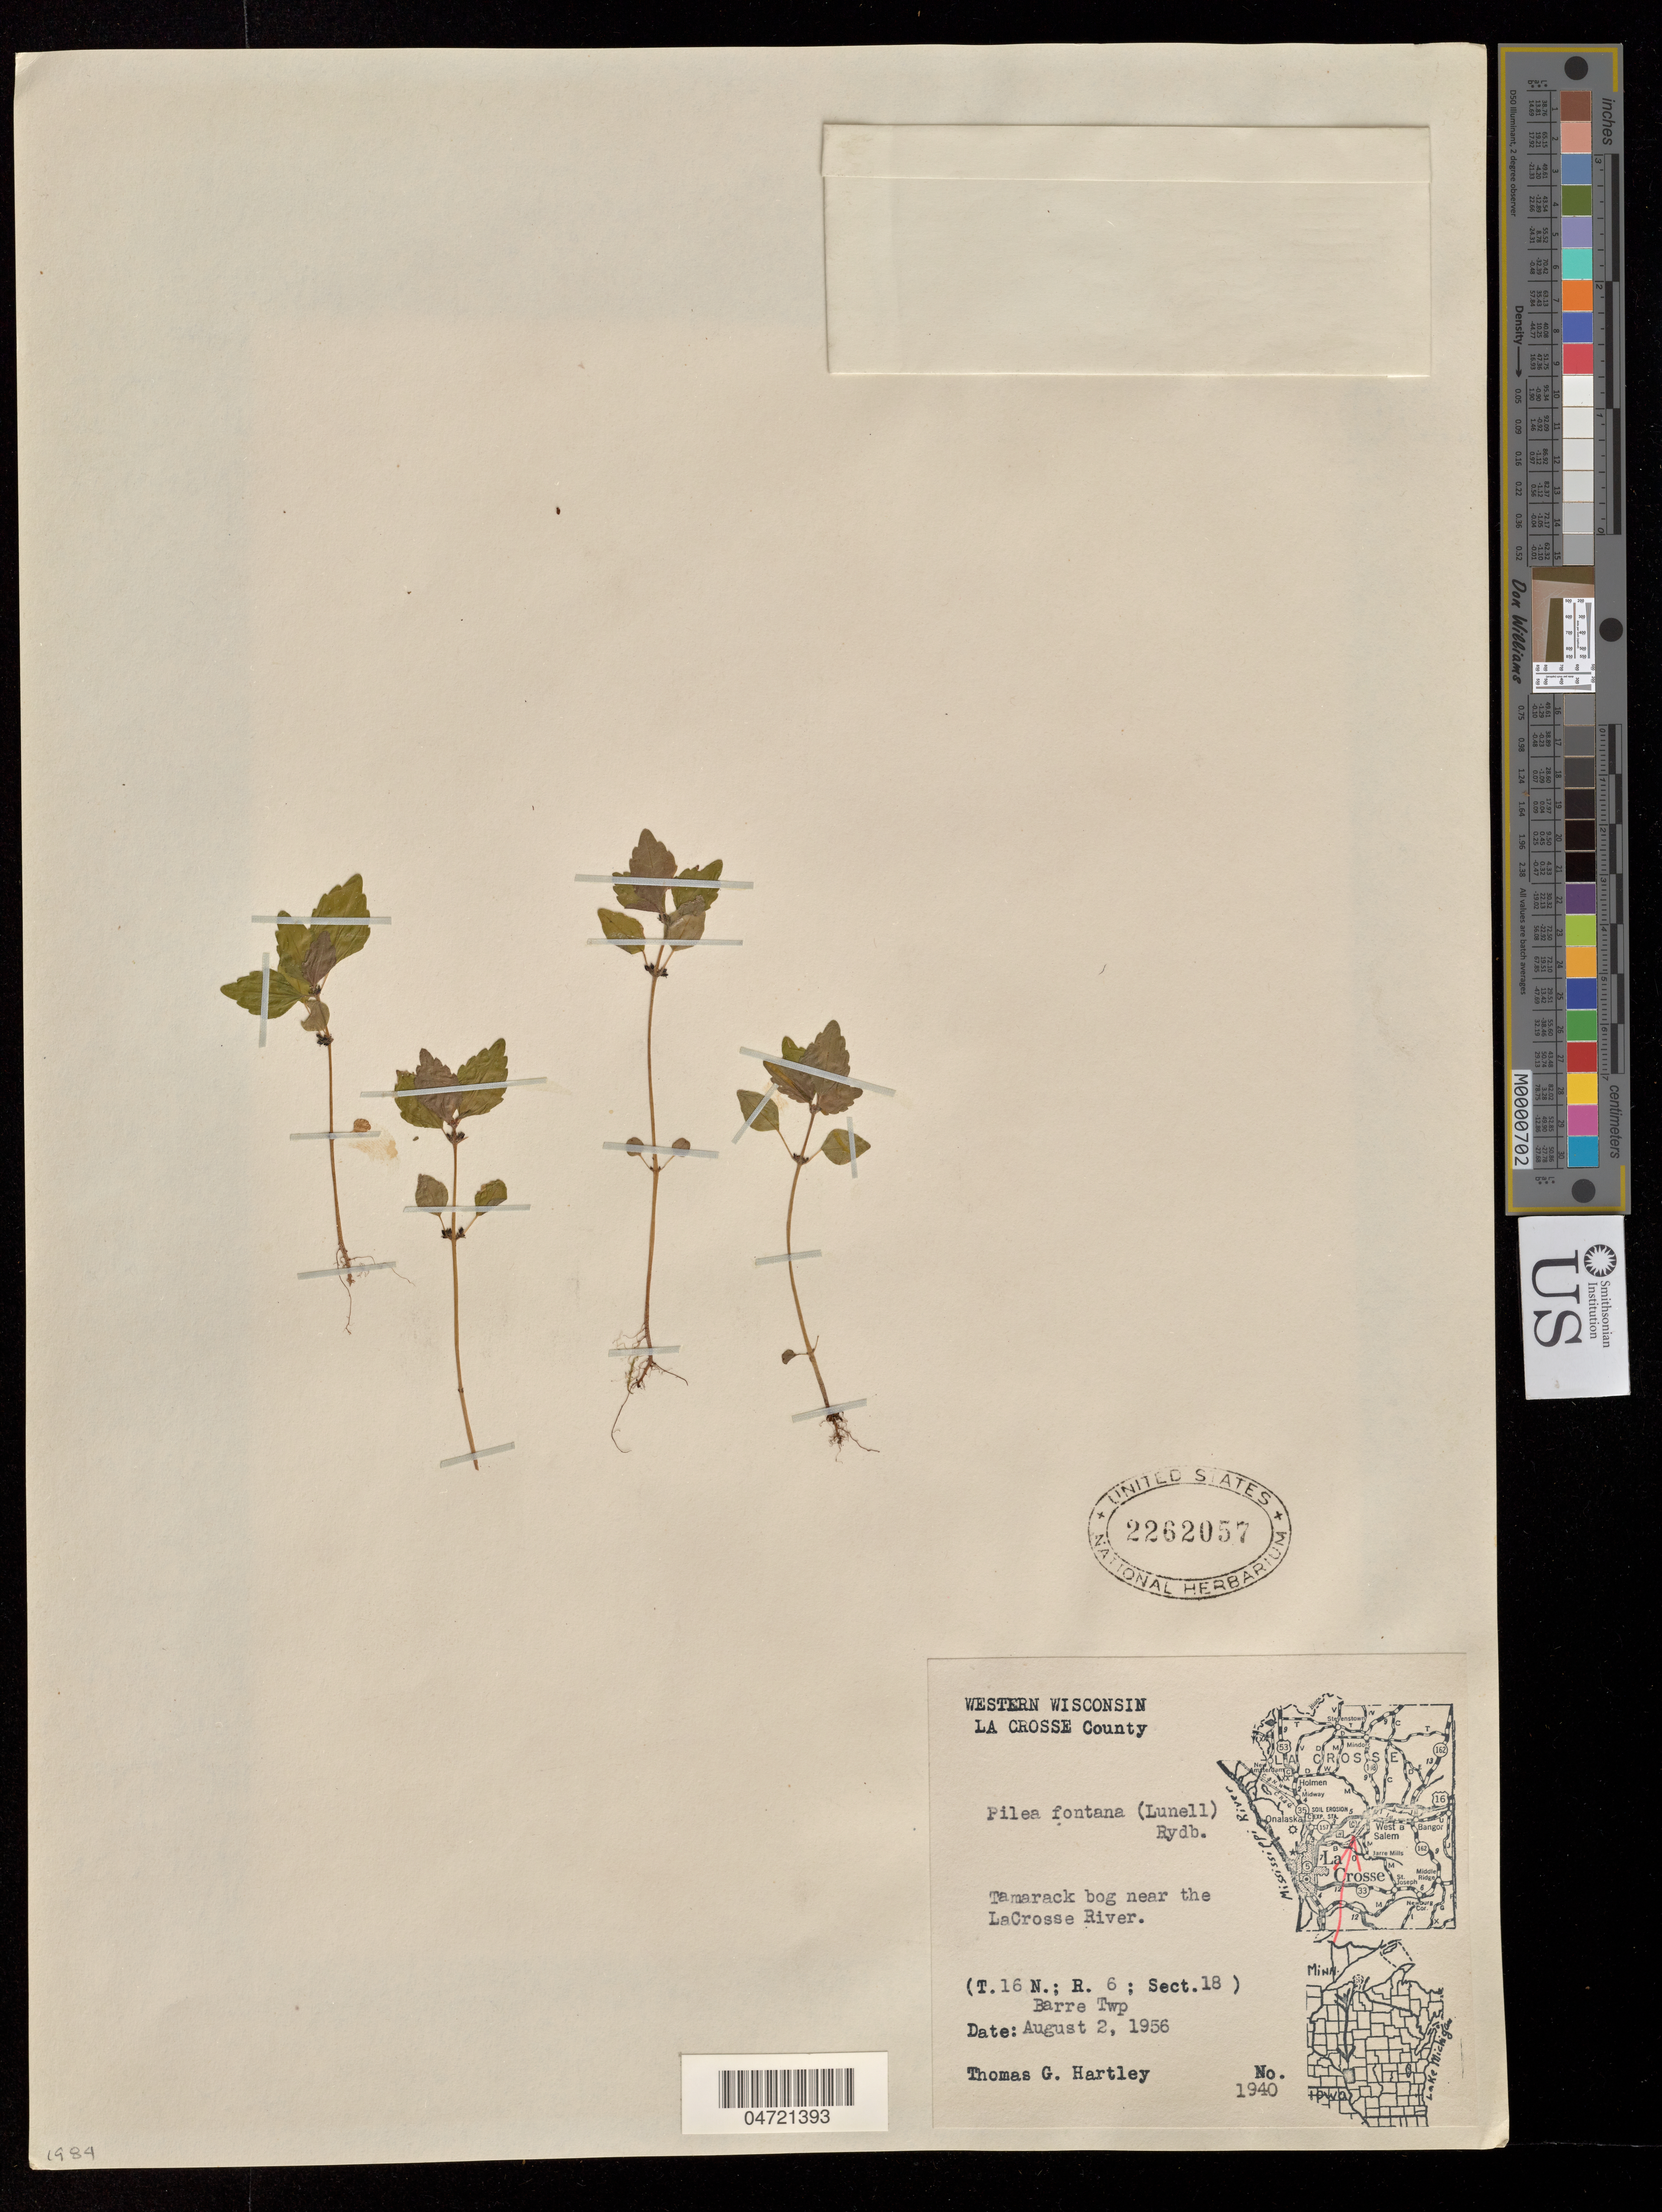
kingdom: Plantae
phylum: Tracheophyta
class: Magnoliopsida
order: Rosales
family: Urticaceae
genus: Pilea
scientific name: Pilea fontana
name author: (Lunell) Rydb.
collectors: T. G. Hartley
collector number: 1940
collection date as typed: August 2, 1956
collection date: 1956-08-02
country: United States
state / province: Wisconsin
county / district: La Crosse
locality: Tamarack bog near the LaCrosse River; T. 16 N.; R. 6; Sect. 18; Barr Twp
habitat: Tamarack bog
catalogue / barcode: US 2262057